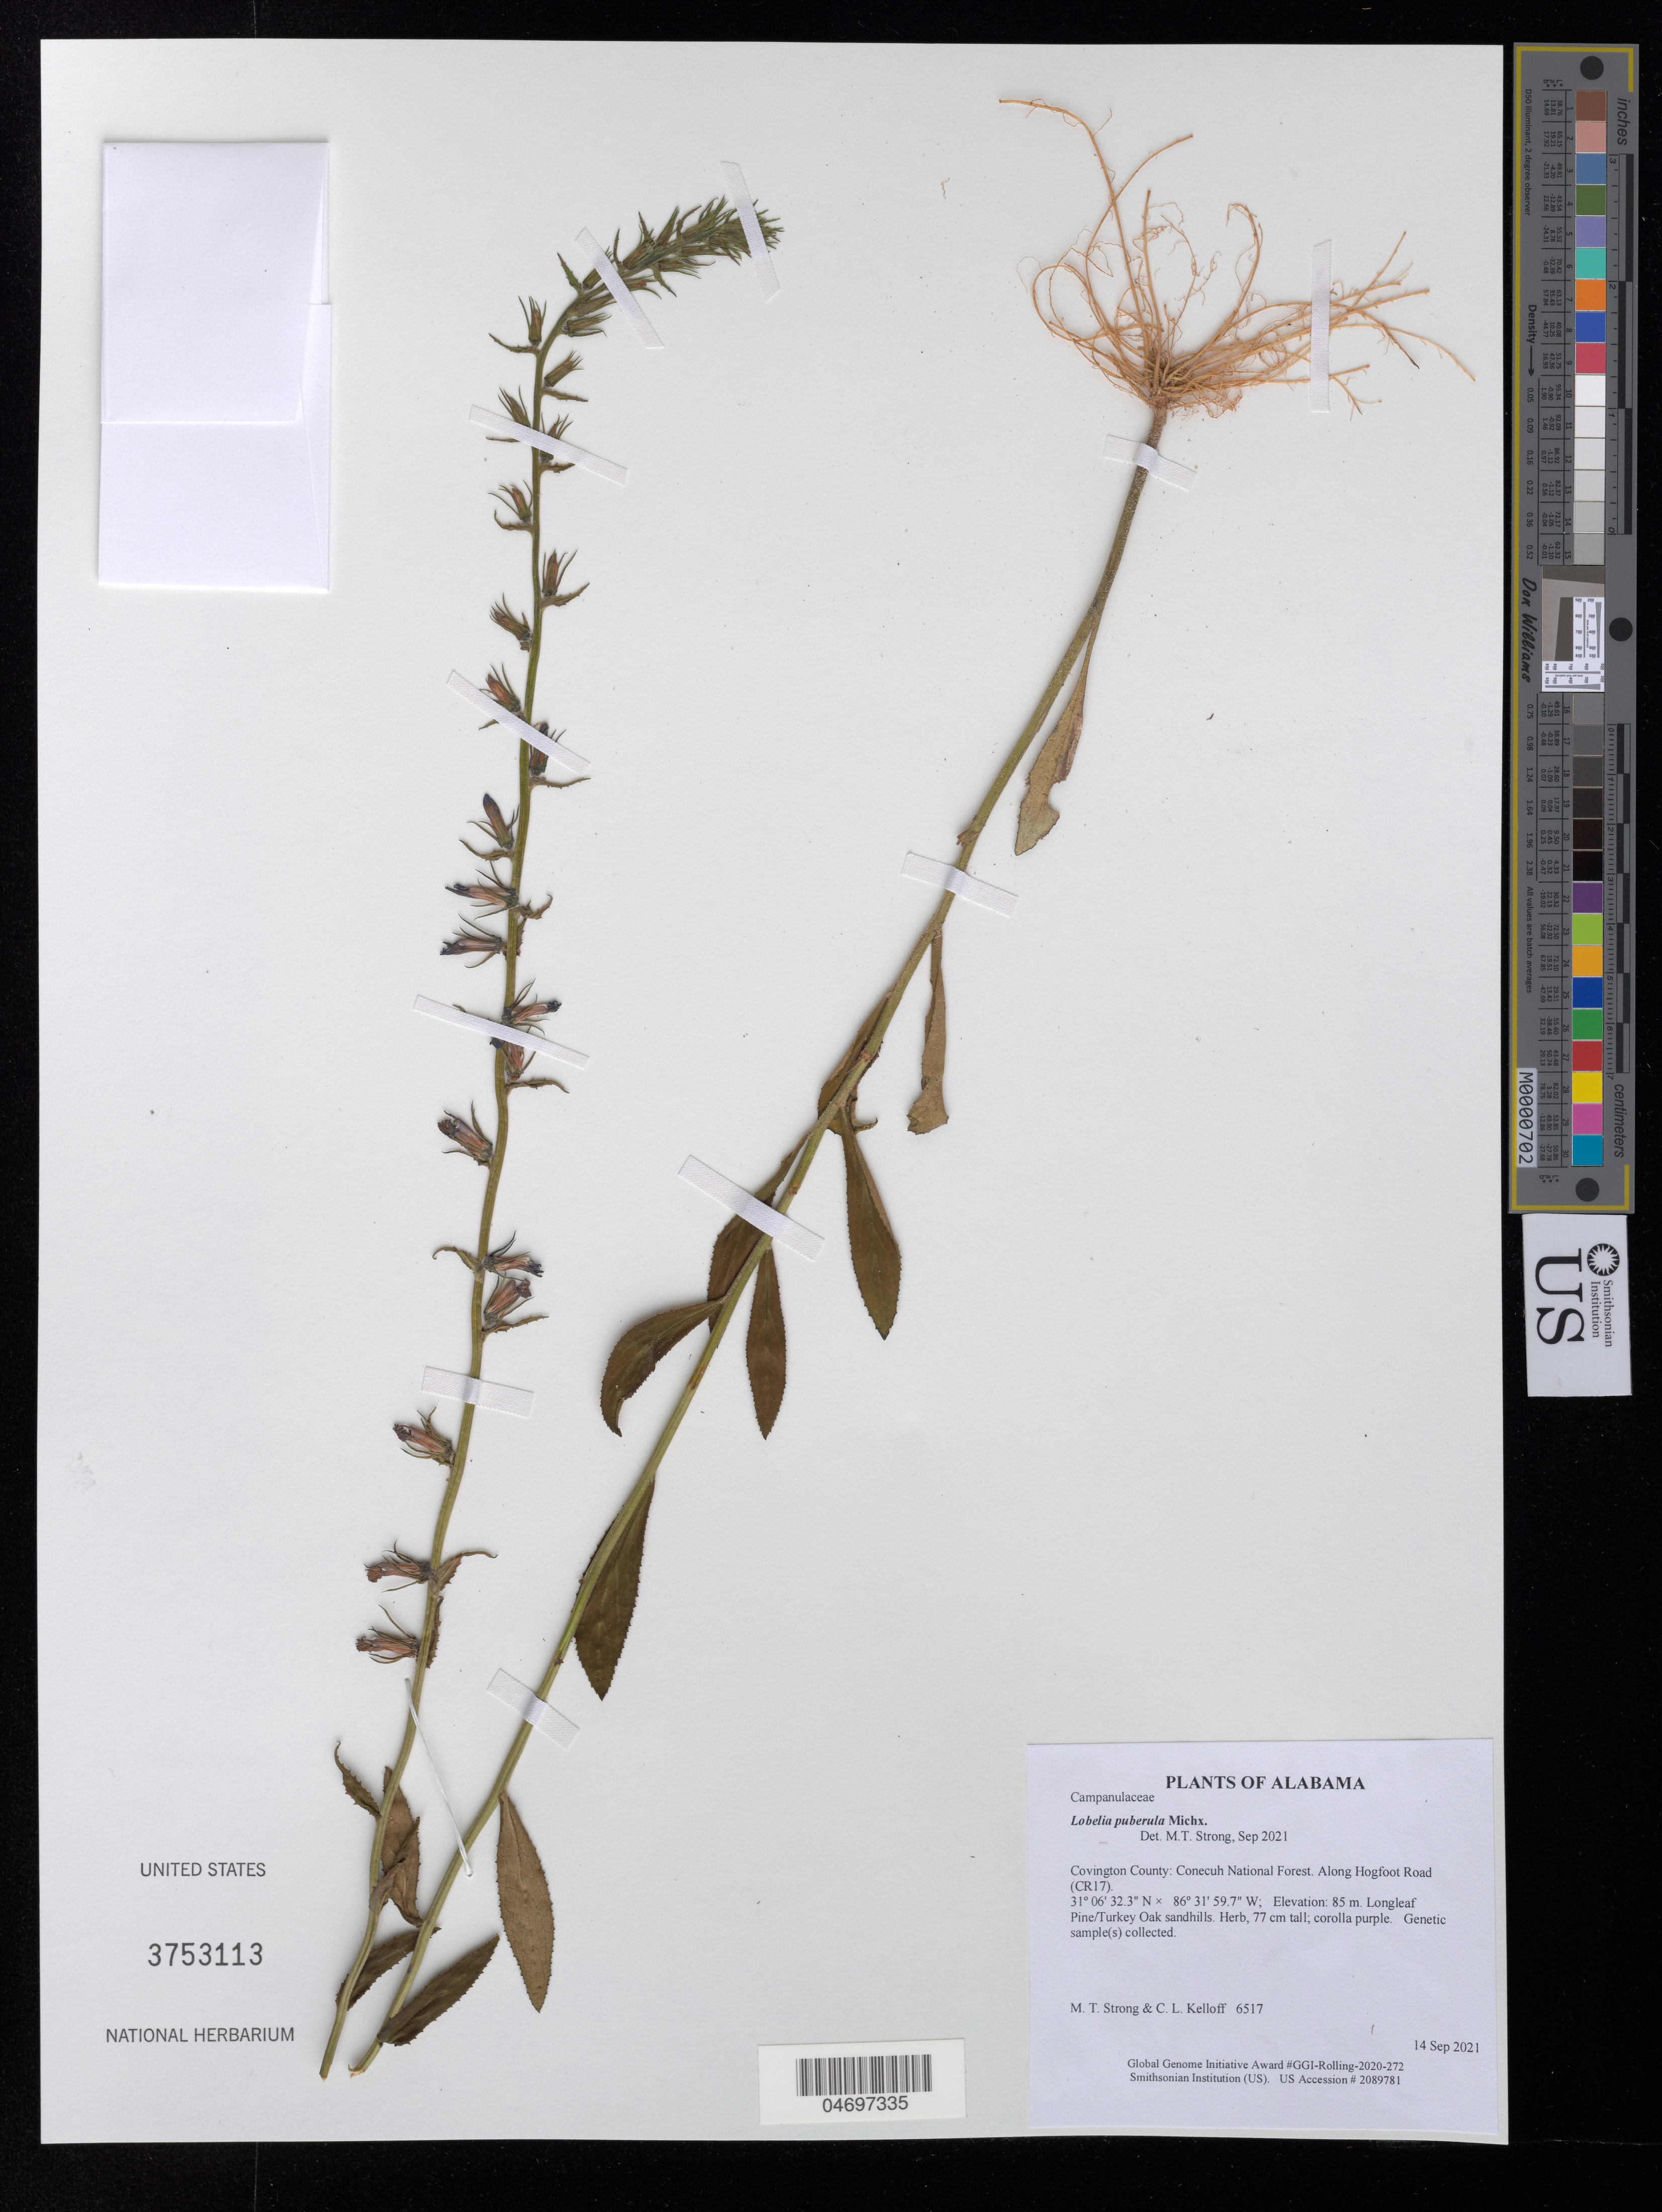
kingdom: Plantae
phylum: Tracheophyta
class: Magnoliopsida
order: Asterales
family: Campanulaceae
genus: Lobelia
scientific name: Lobelia puberula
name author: Michx.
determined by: Strong, Mark T.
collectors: M. T. Strong & C. L. Kelloff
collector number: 6517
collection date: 2021-09-14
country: United States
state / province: Alabama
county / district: Covington County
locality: Conecuh National Forest. Along Hogfoot Road (CR17)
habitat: Longleaf Pine/Turkey Oak sandhills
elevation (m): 85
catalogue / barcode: US 3753113